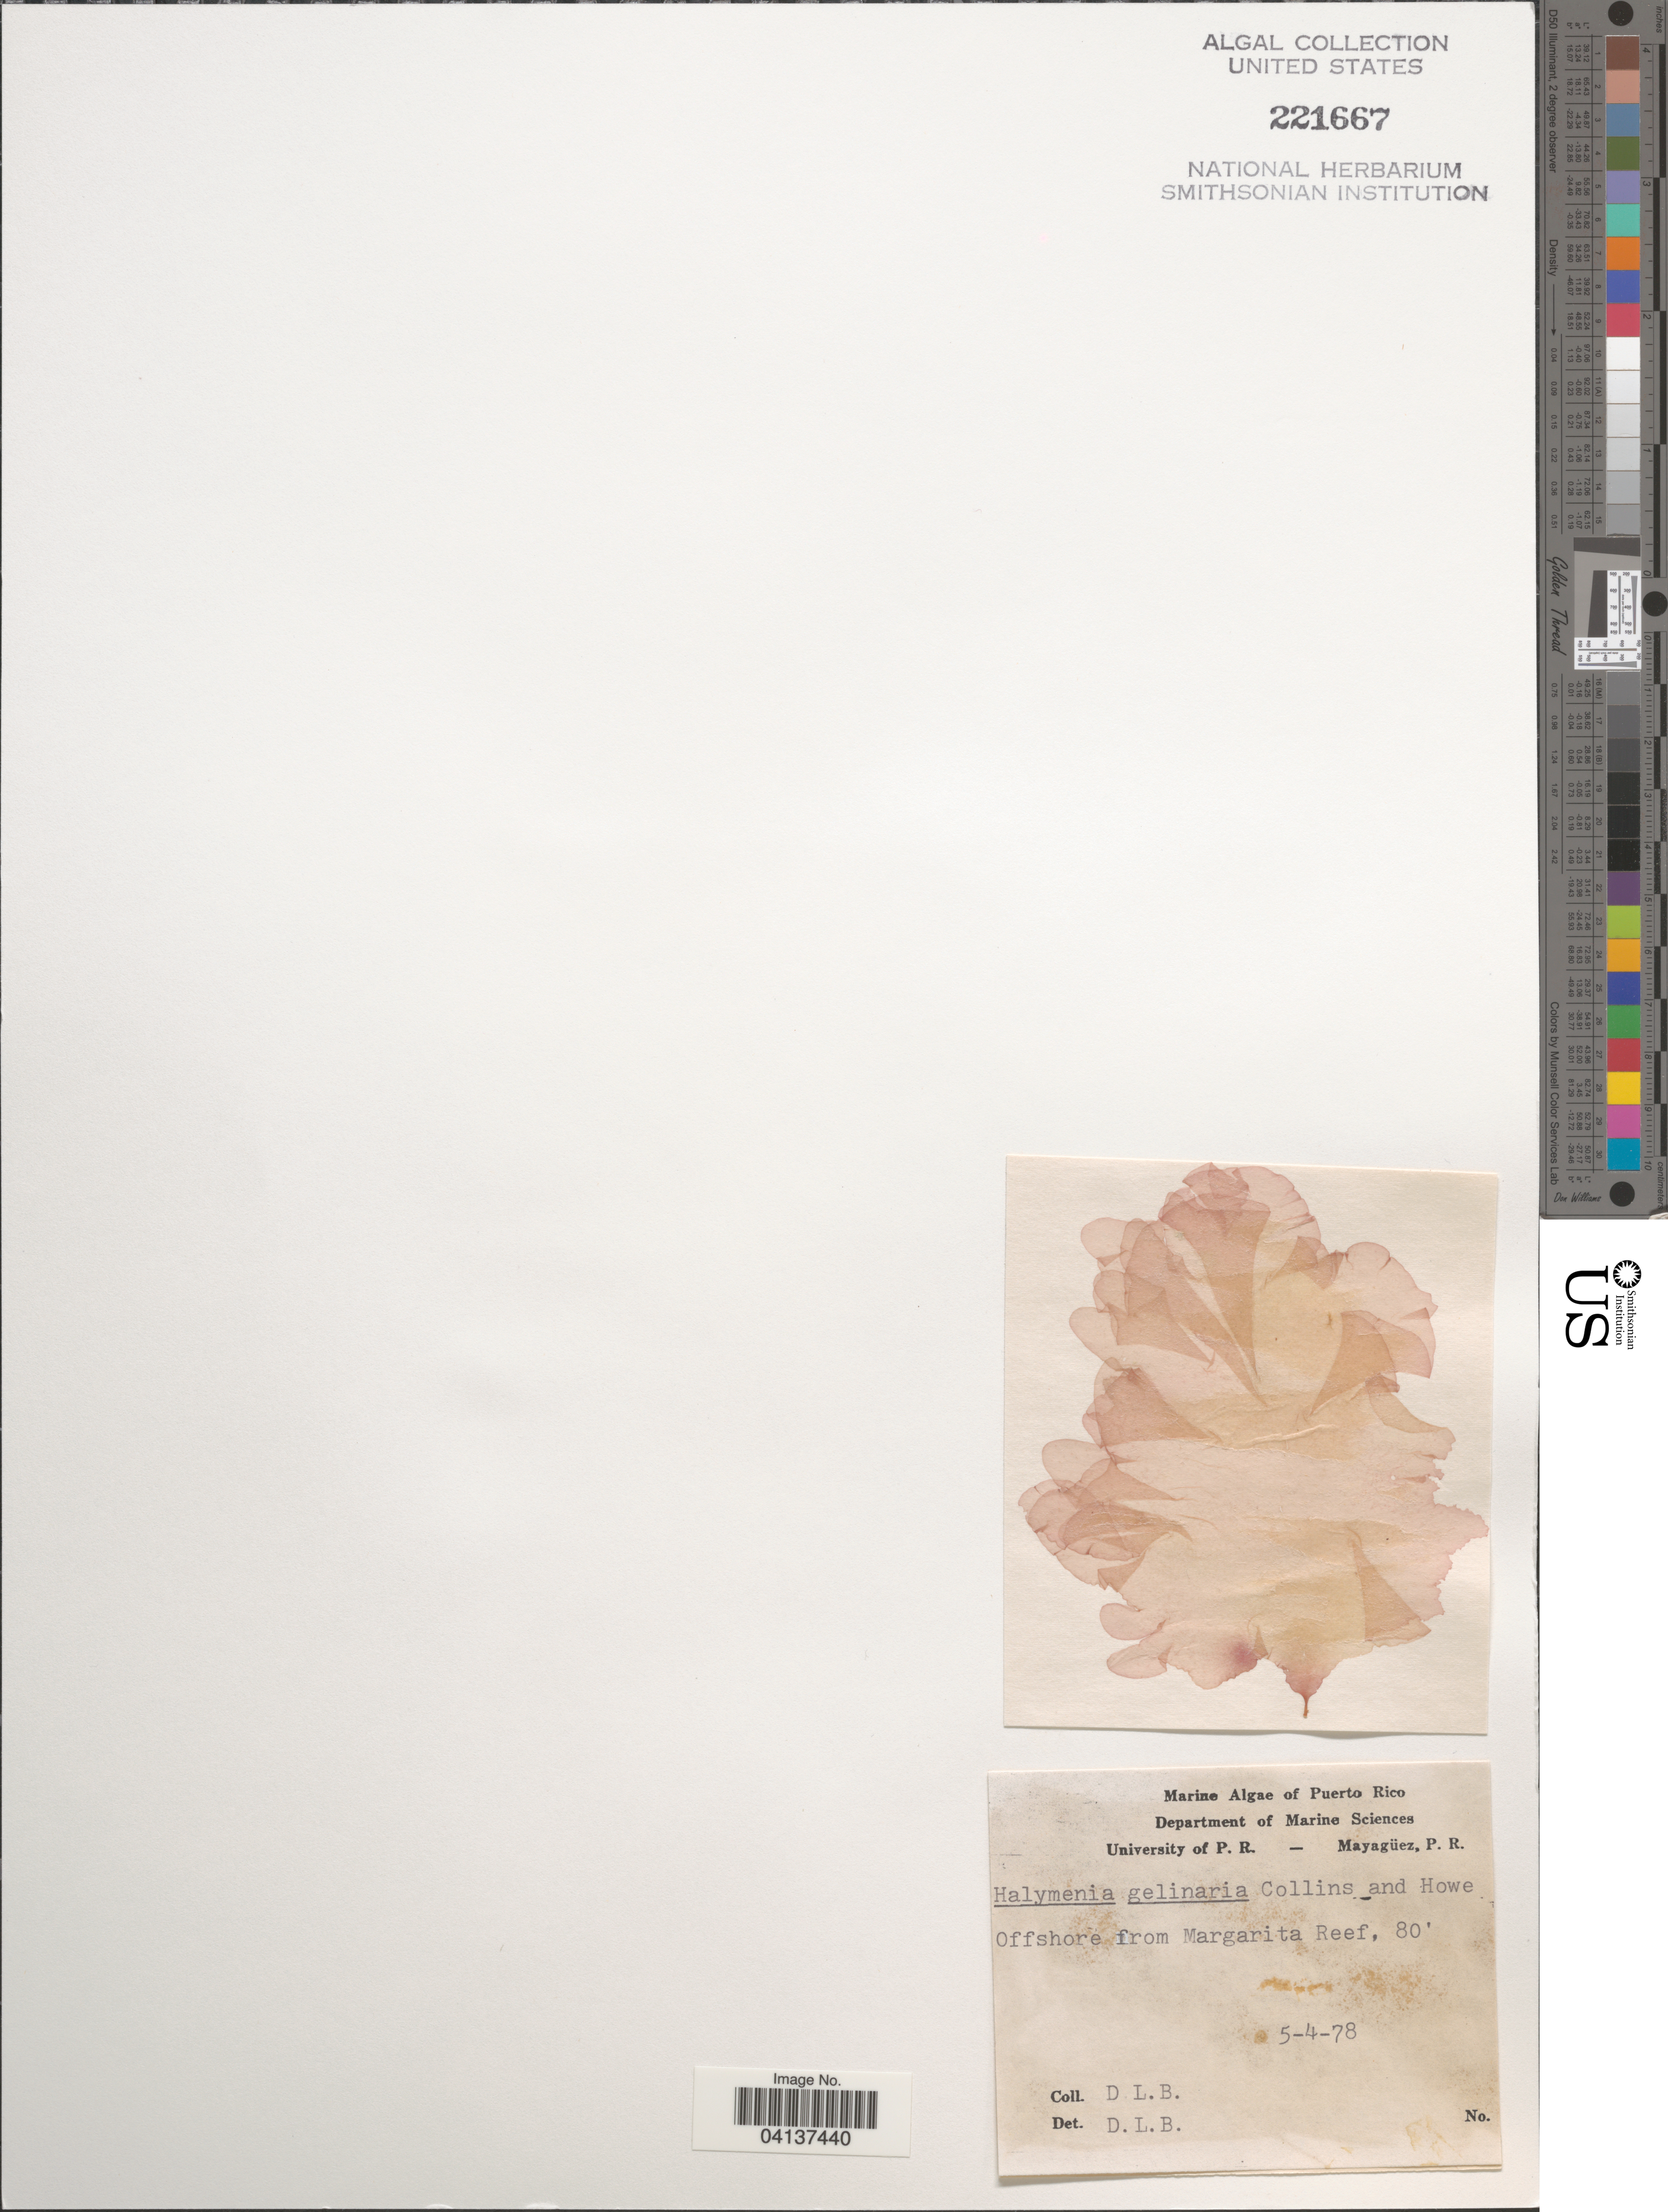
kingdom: Plantae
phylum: Rhodophyta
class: Florideophyceae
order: Halymeniales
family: Halymeniaceae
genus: Halymenia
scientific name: Halymenia floridana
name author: J. Agardh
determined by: Algae name updating Project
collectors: D. L. B.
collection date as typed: Transcribed d/m/y: 5/4/78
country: Puerto Rico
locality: Offshore from Margarita Reef.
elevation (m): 24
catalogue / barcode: US 221667